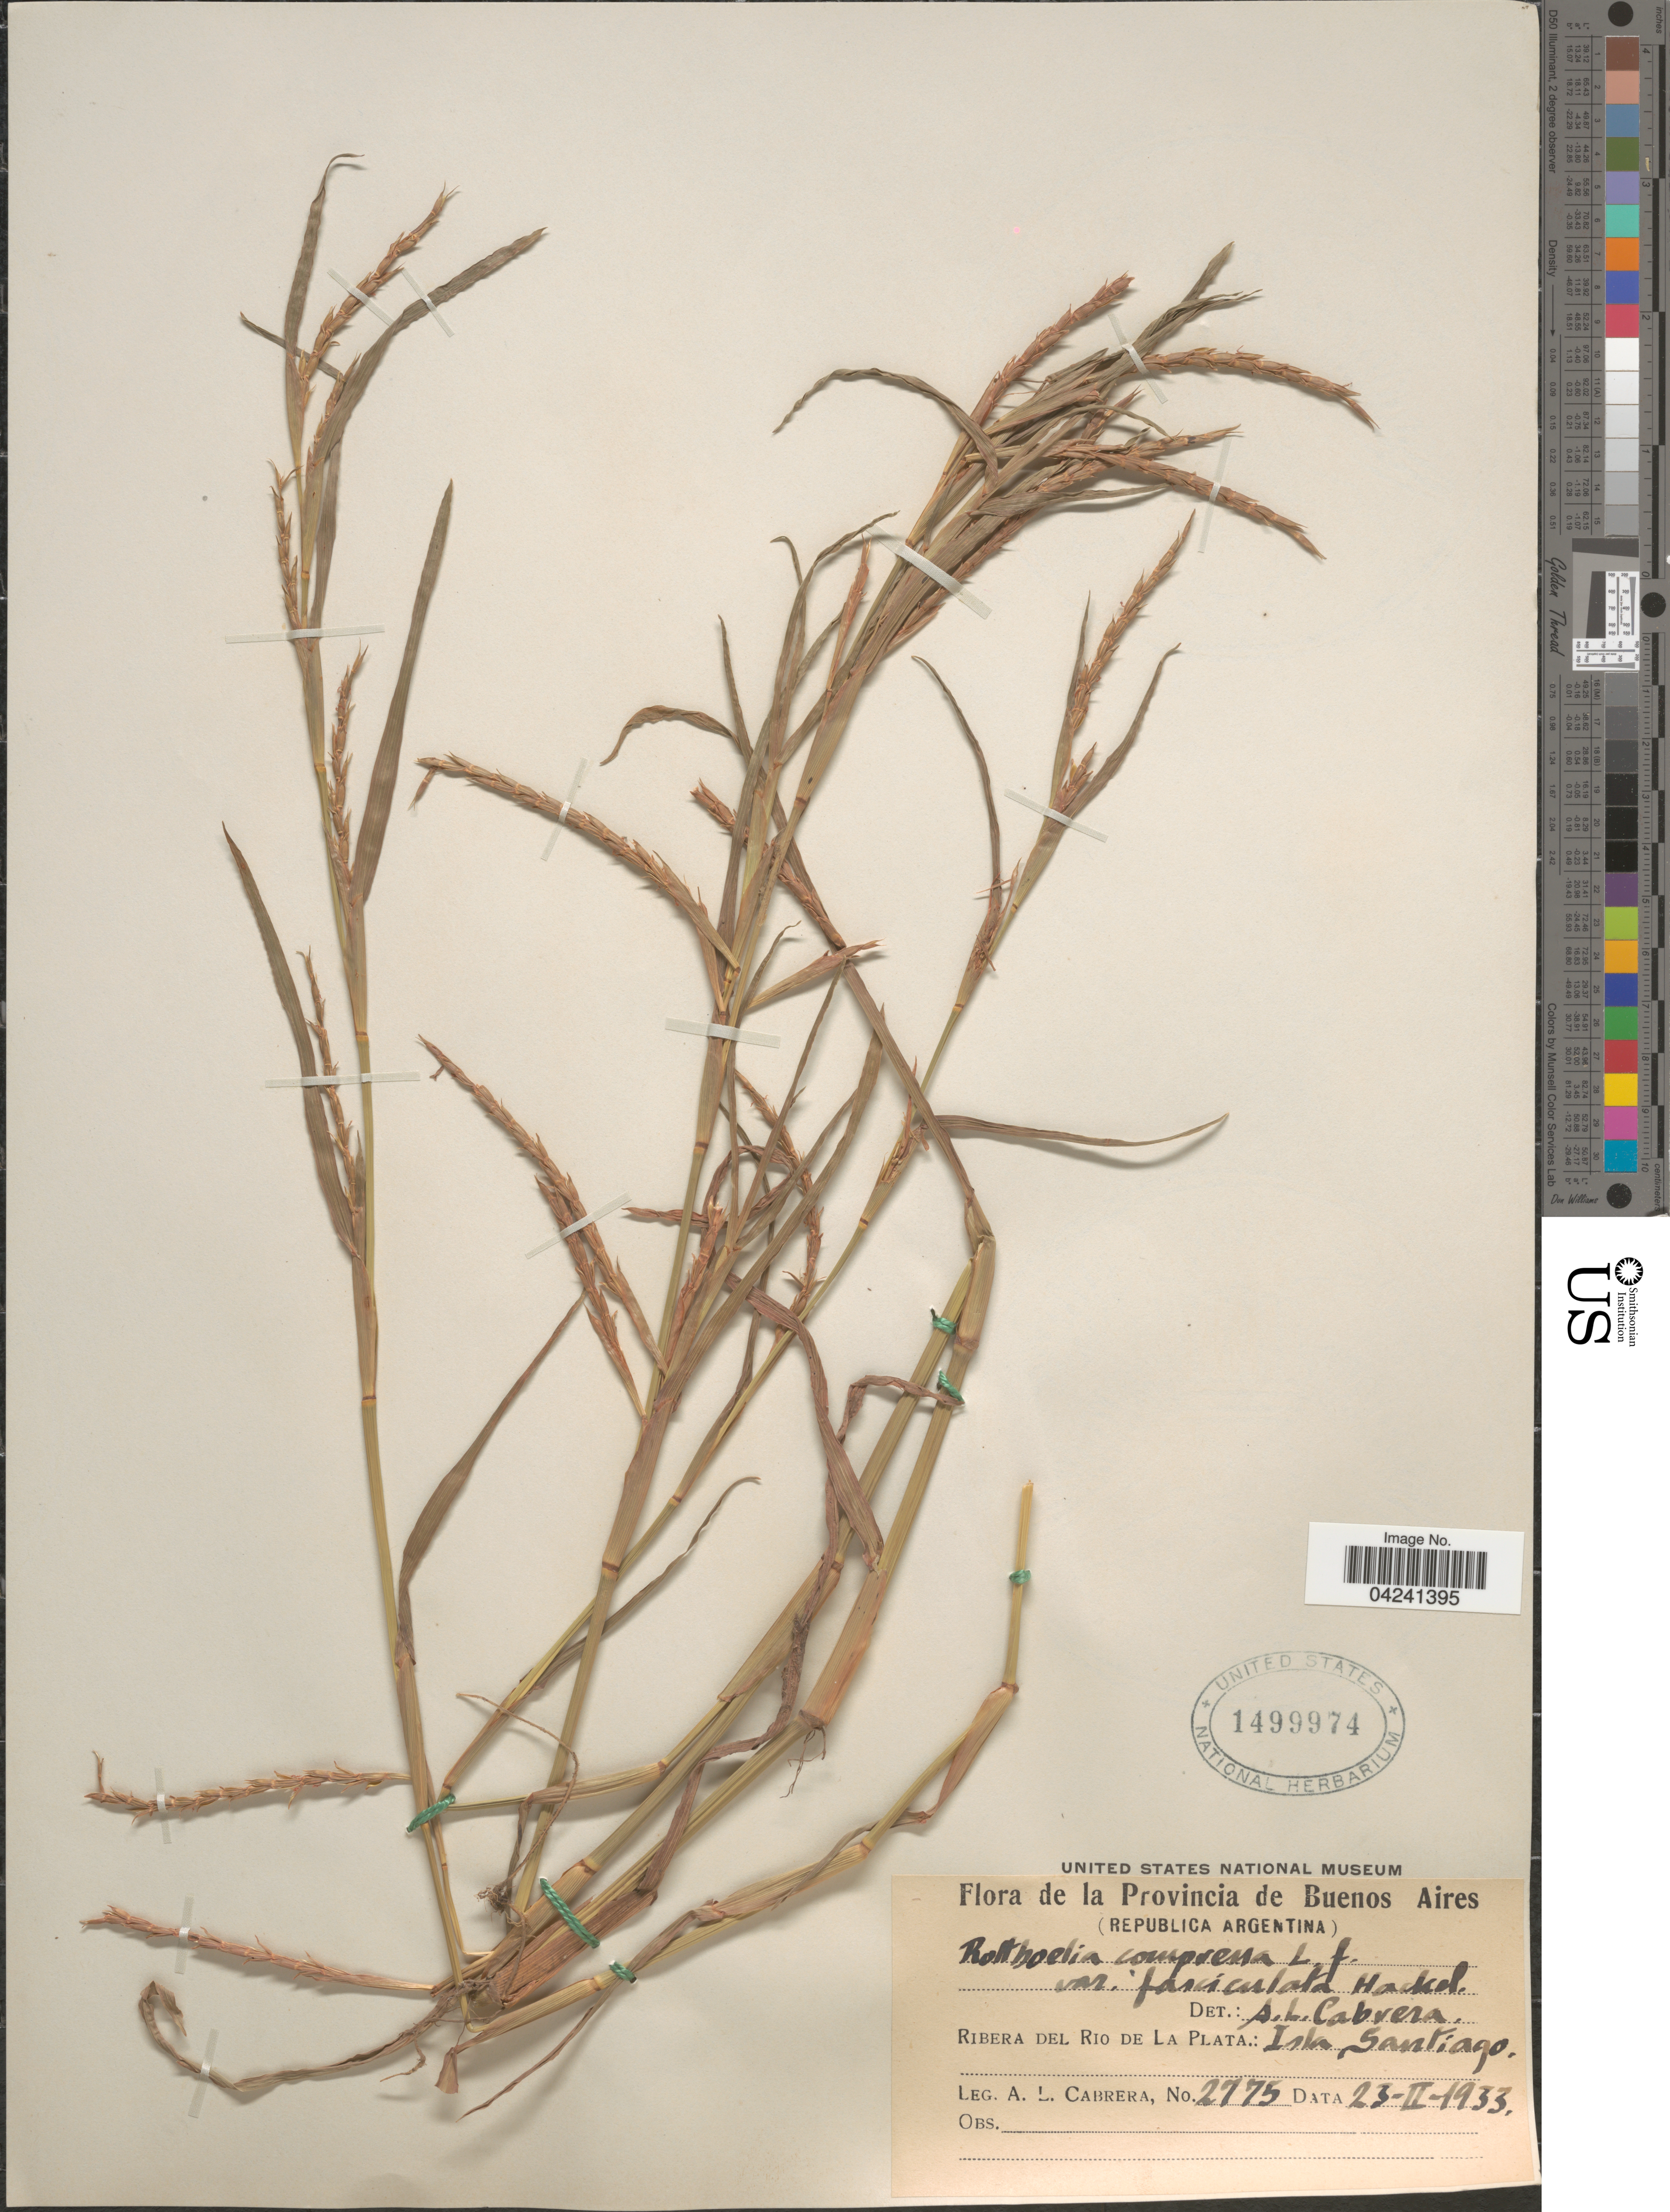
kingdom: Plantae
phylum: Tracheophyta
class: Liliopsida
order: Poales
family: Poaceae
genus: Hemarthria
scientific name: Hemarthria altissima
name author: (Poir.) Stapf & C. E. Hubb.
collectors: A. L. Cabrera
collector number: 2775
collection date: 1933-02-23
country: Argentina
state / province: Buenos Aires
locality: Ribera del Rio de La Plata: Isla Santiago.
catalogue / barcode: US 1499974